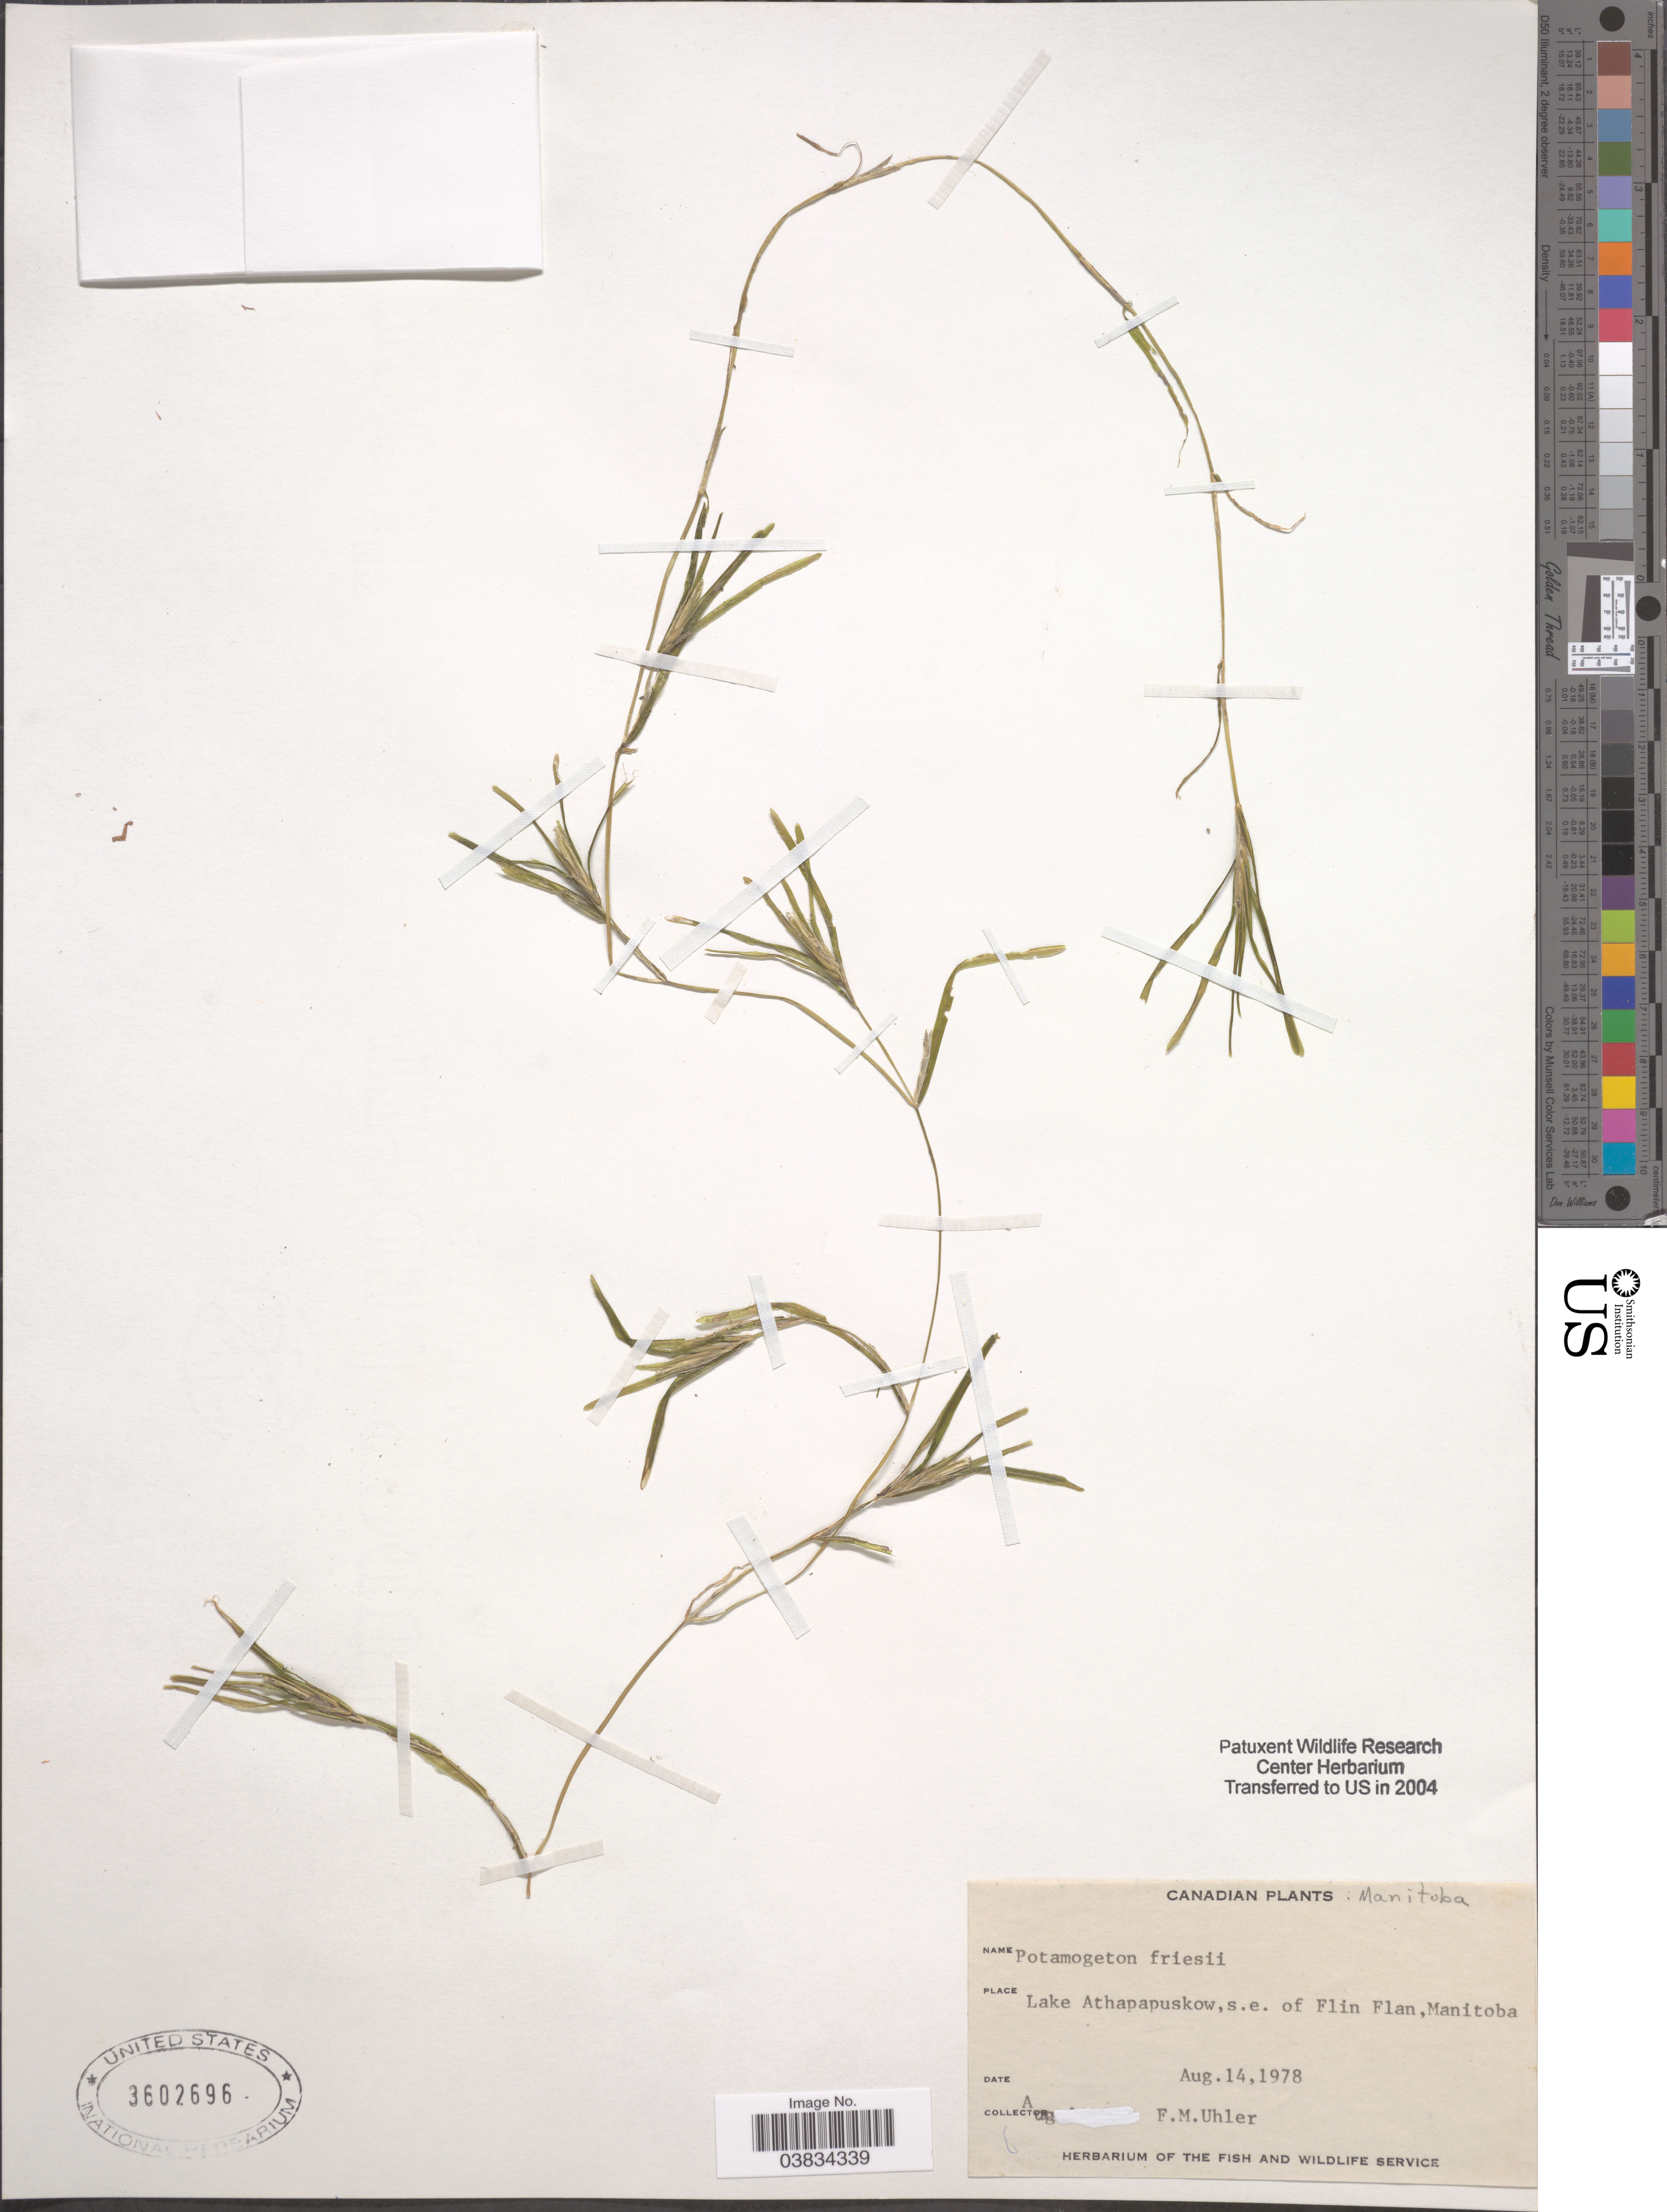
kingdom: Plantae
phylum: Tracheophyta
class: Liliopsida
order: Alismatales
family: Potamogetonaceae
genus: Potamogeton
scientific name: Potamogeton friesii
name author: Rupr.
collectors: F. M. Uhler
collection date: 1978-08-14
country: Canada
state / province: Manitoba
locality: Lake Athapapuskow, s.e. of Flin Flan.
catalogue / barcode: US 3602696